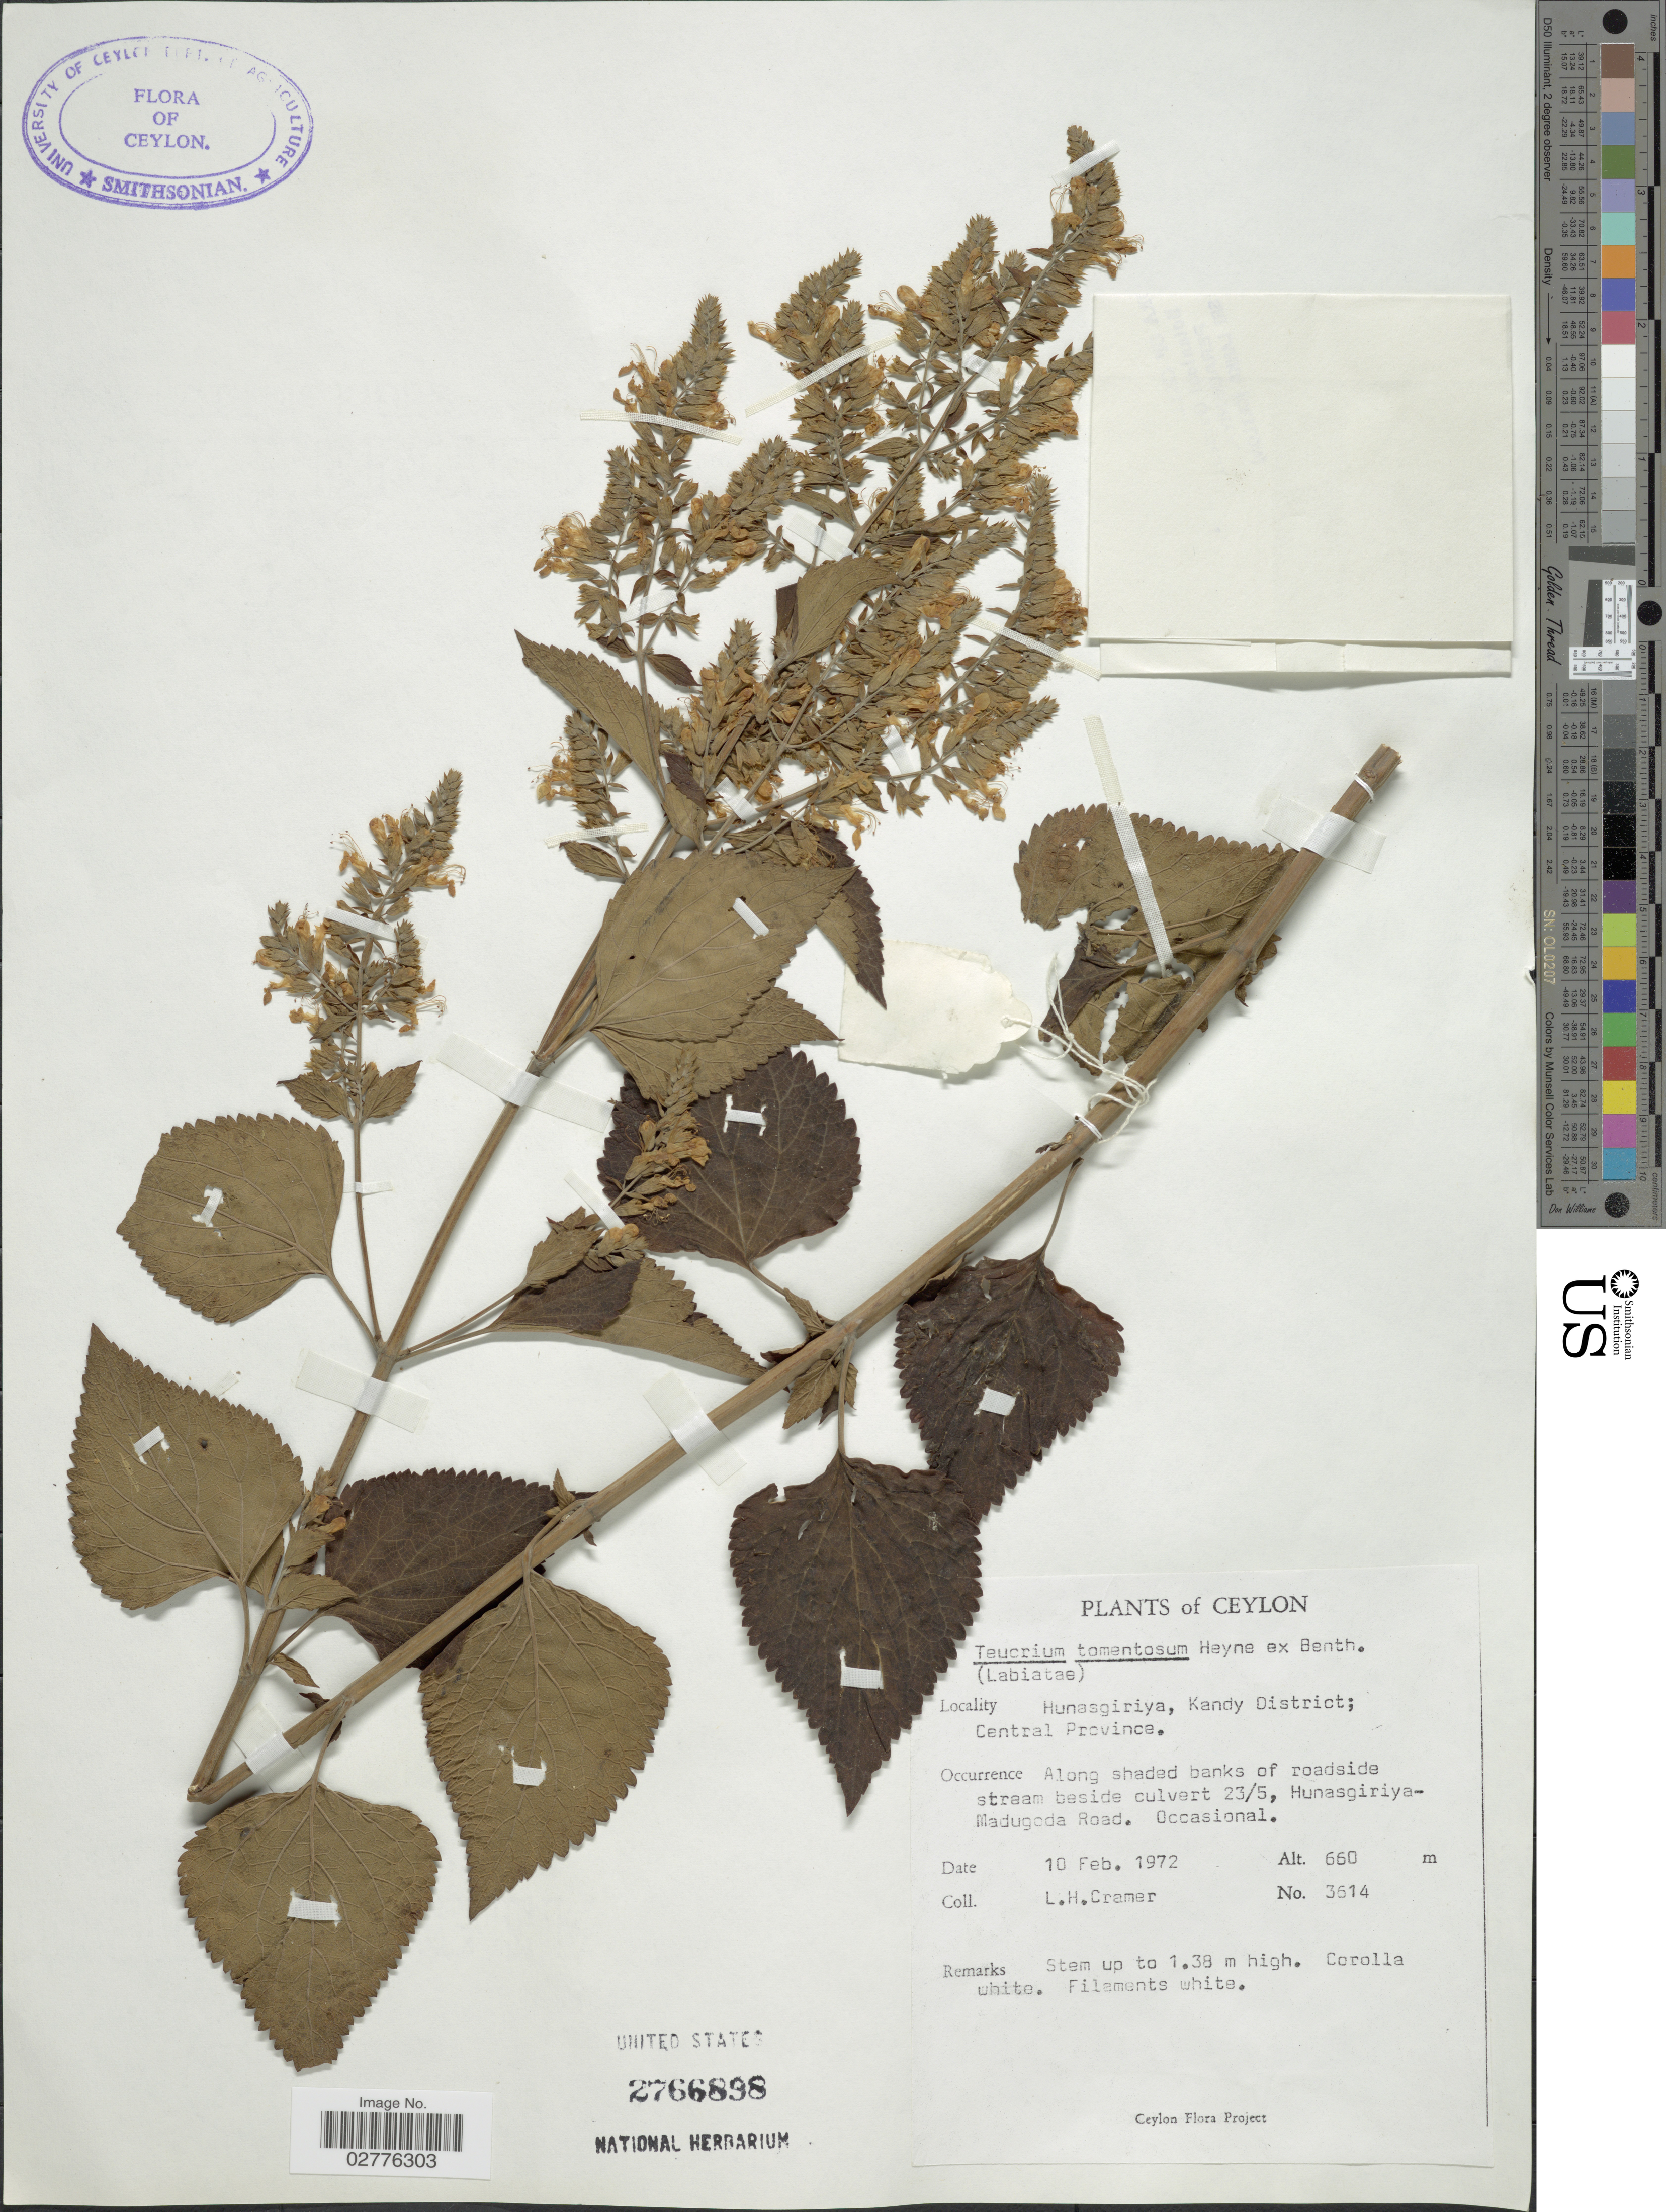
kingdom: Plantae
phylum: Tracheophyta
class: Magnoliopsida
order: Lamiales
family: Lamiaceae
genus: Teucrium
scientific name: Teucrium tomentosum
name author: Lam.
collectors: L. H. Cramer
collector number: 3614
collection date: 1972-02-10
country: Sri Lanka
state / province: Central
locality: Ceylon, Hunasgiriya, Kandy District, along shaded banks of roadside stream beside culvert 23/5, Hunasgiriya-Madugoda Road.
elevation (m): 660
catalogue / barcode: US 2766898